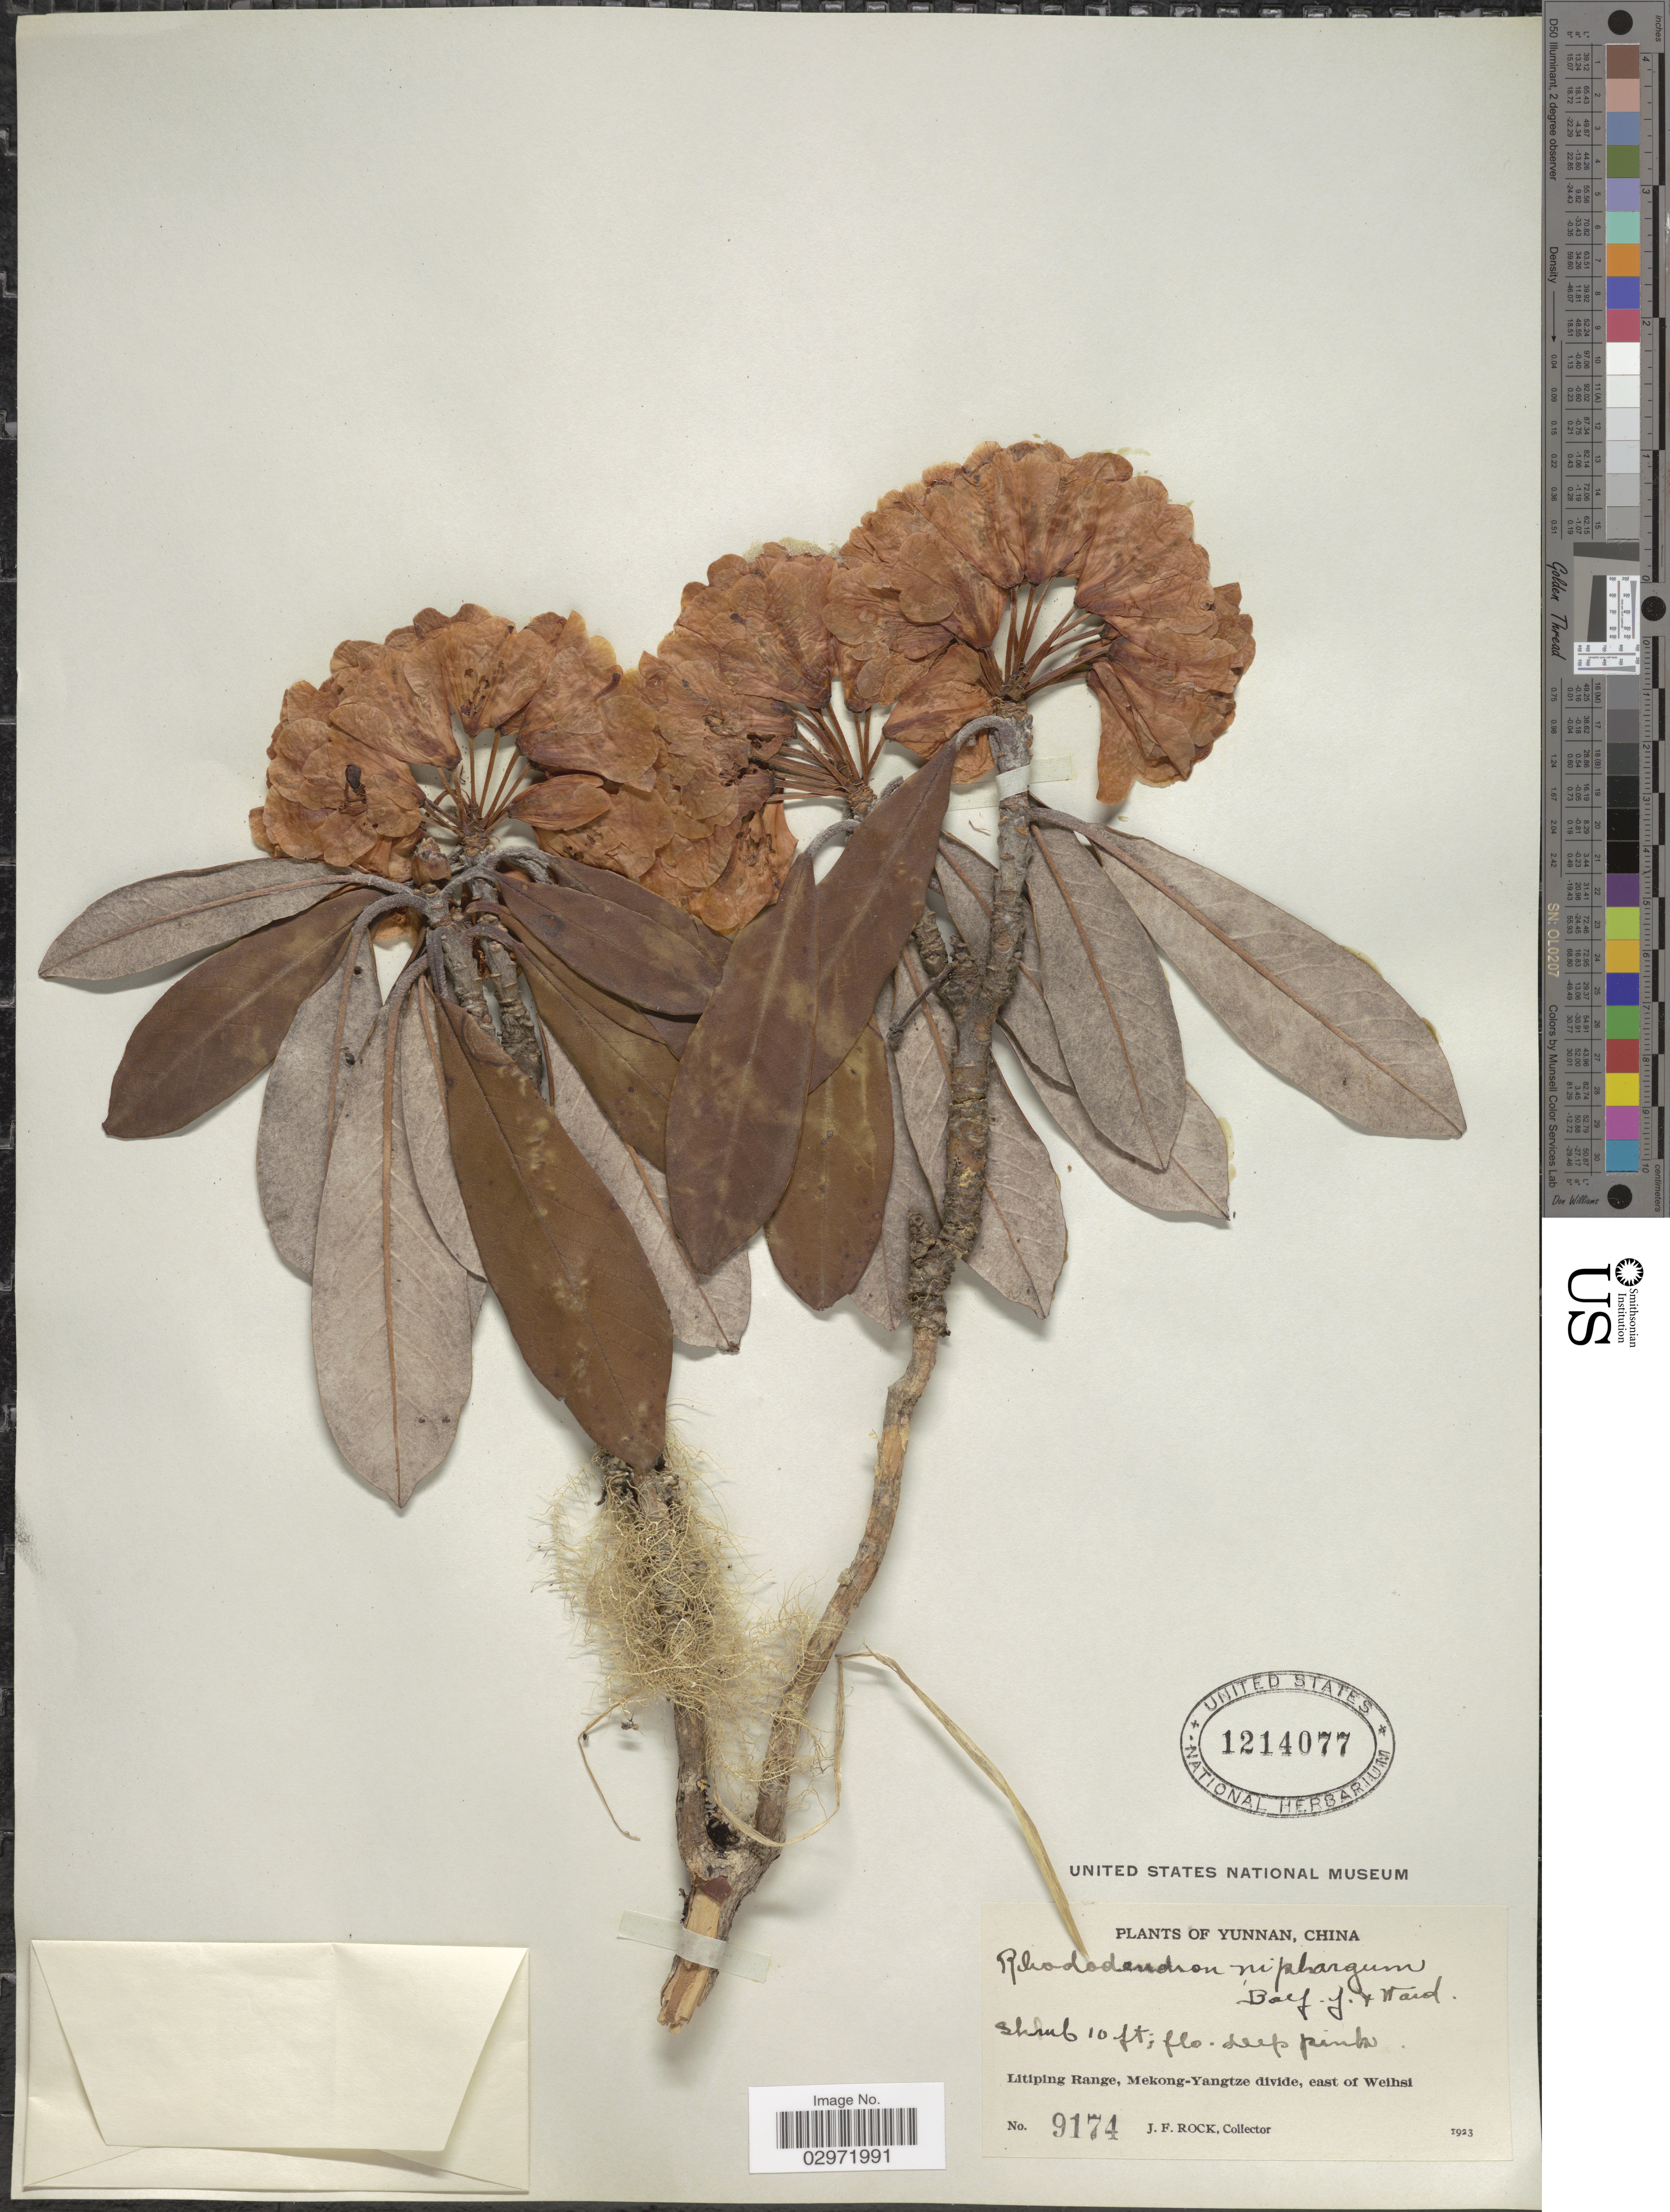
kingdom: Plantae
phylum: Tracheophyta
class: Magnoliopsida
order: Ericales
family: Ericaceae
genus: Rhododendron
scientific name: Rhododendron niphargum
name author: Balf. f. & Kingdon-Ward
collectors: J. Rock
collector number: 9174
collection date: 1923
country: China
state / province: Yunnan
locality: Litiping Range, Mekong-Yangtze divide, east of Weihsi.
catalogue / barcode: US 1214077